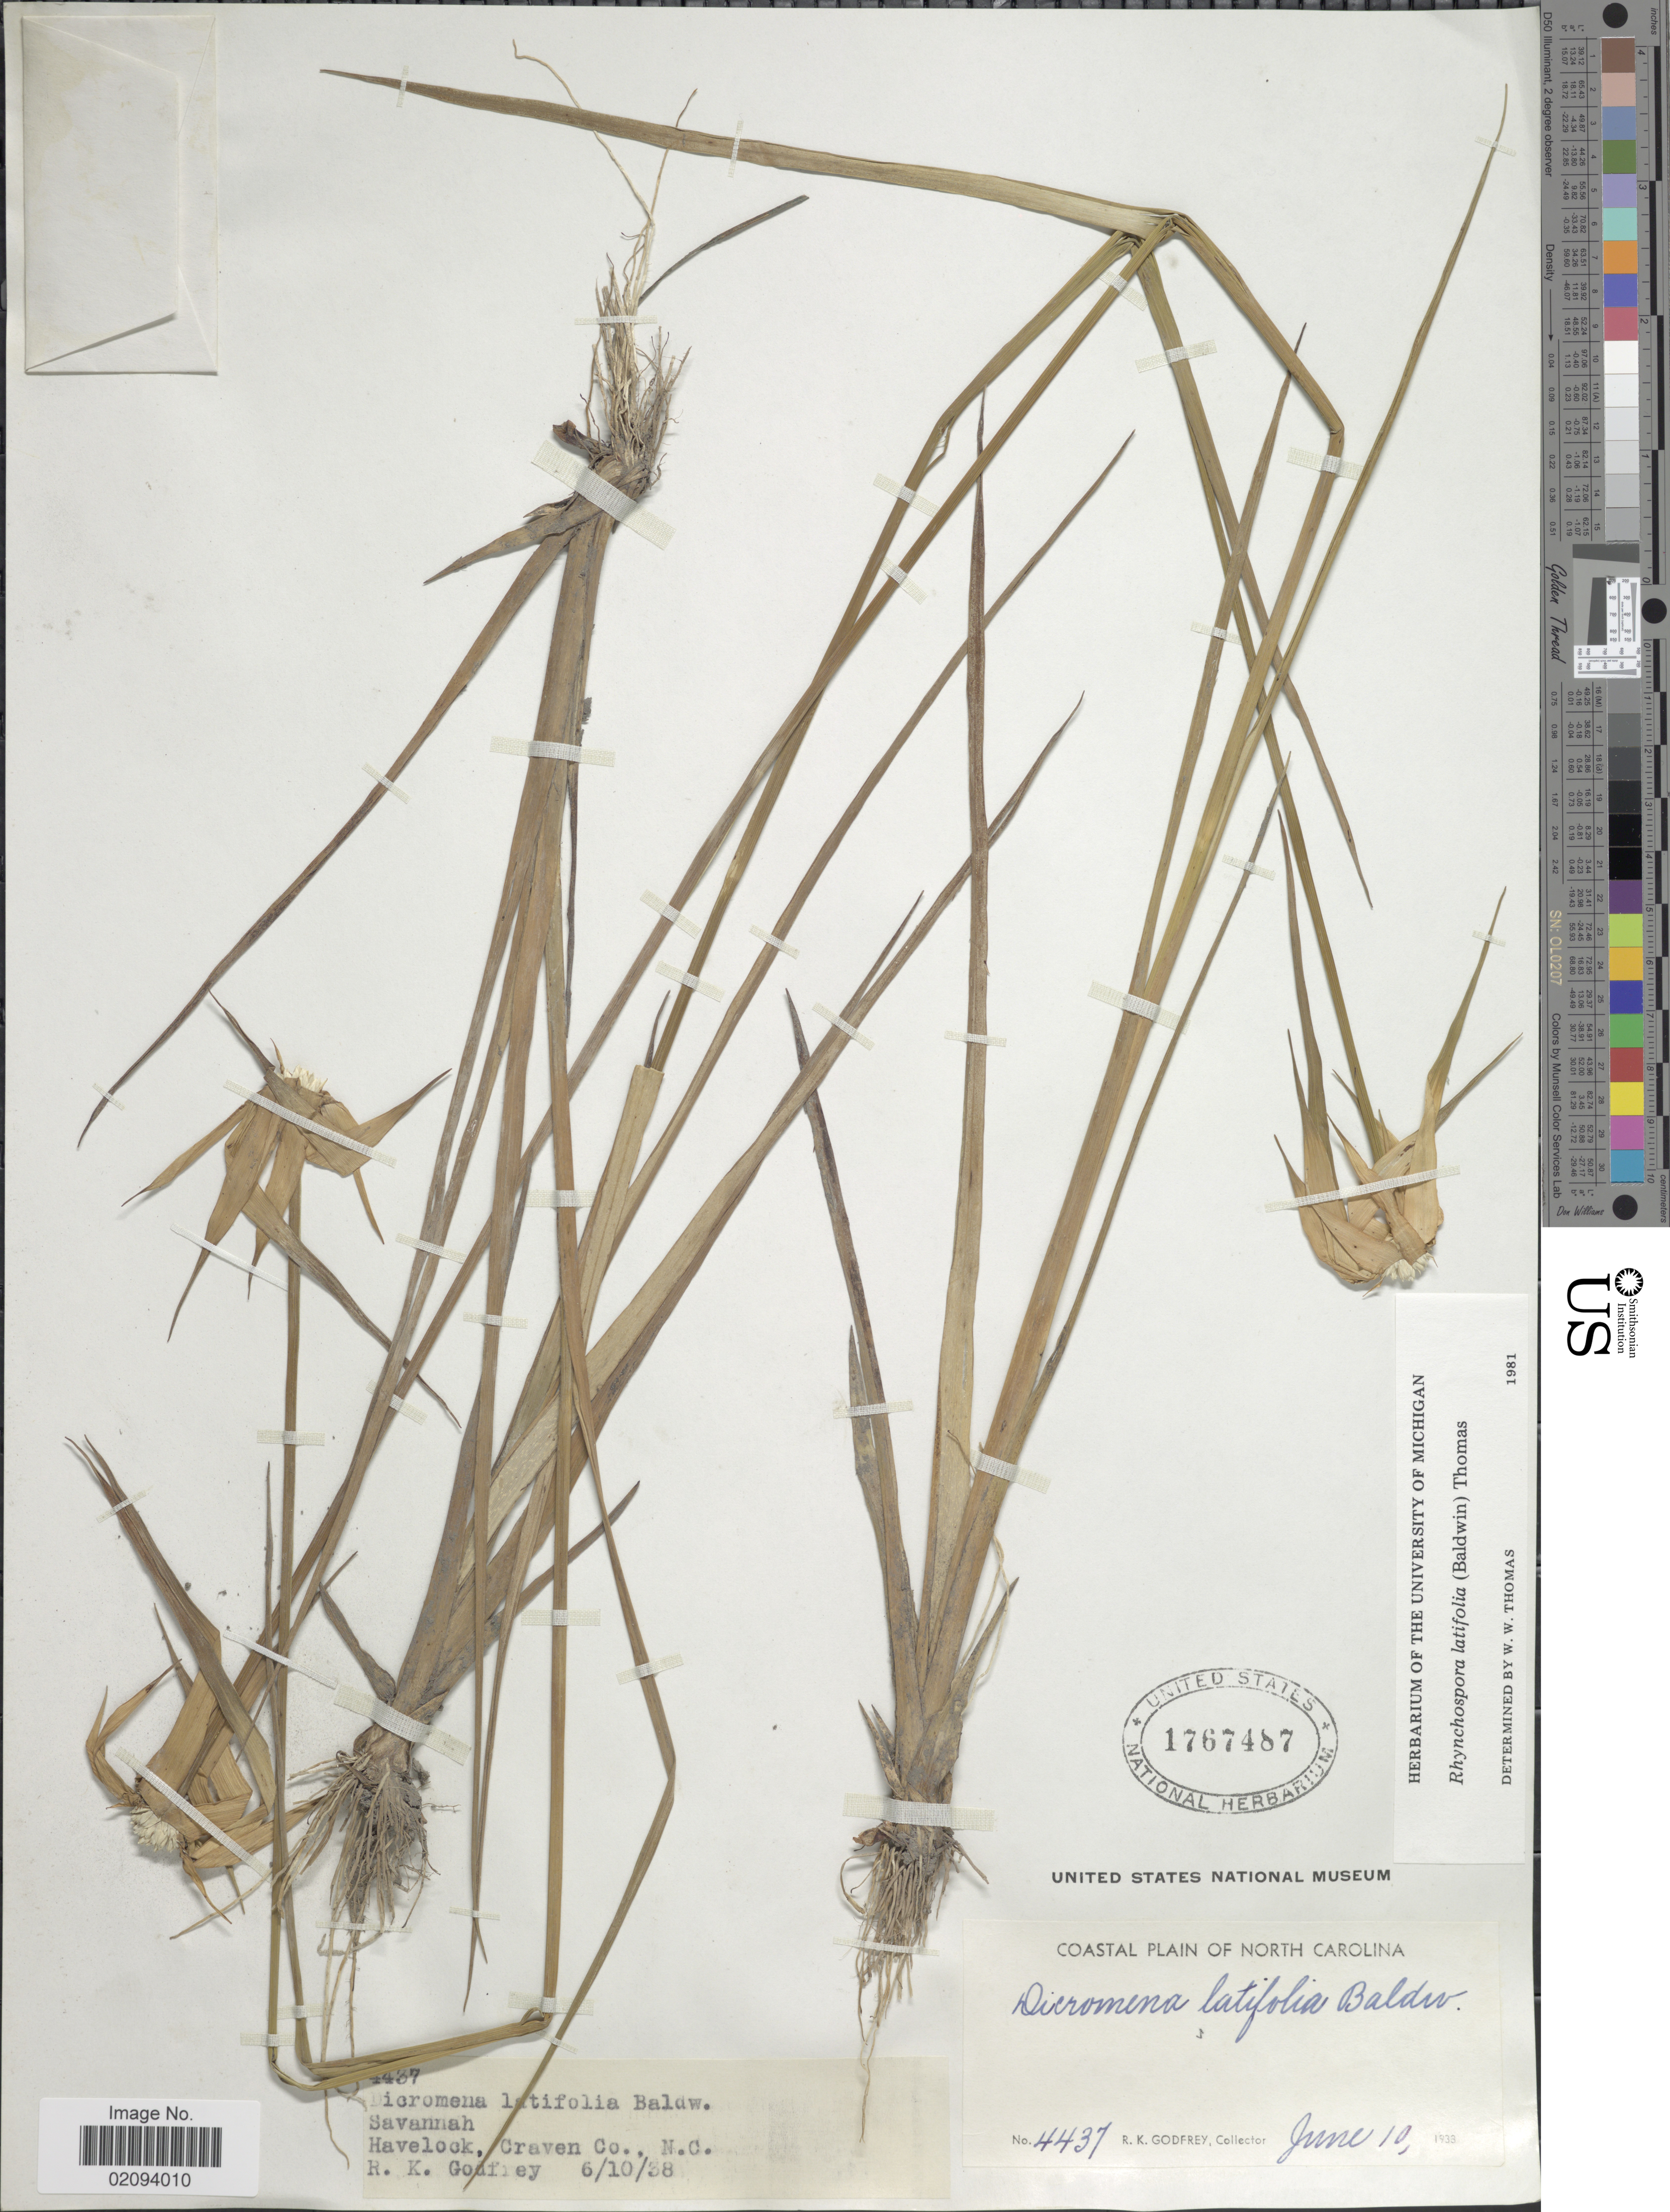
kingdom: Plantae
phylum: Tracheophyta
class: Liliopsida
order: Poales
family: Cyperaceae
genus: Rhynchospora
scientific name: Rhynchospora latifolia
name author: (Baldwin ex Elliott) W.W. Thomas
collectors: R. K. Godfrey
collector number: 4437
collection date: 1938-06-10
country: United States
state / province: North Carolina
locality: Coastal Plain of North Carolina. Savannah. Havelock, Craven Co.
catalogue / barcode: US 1767487